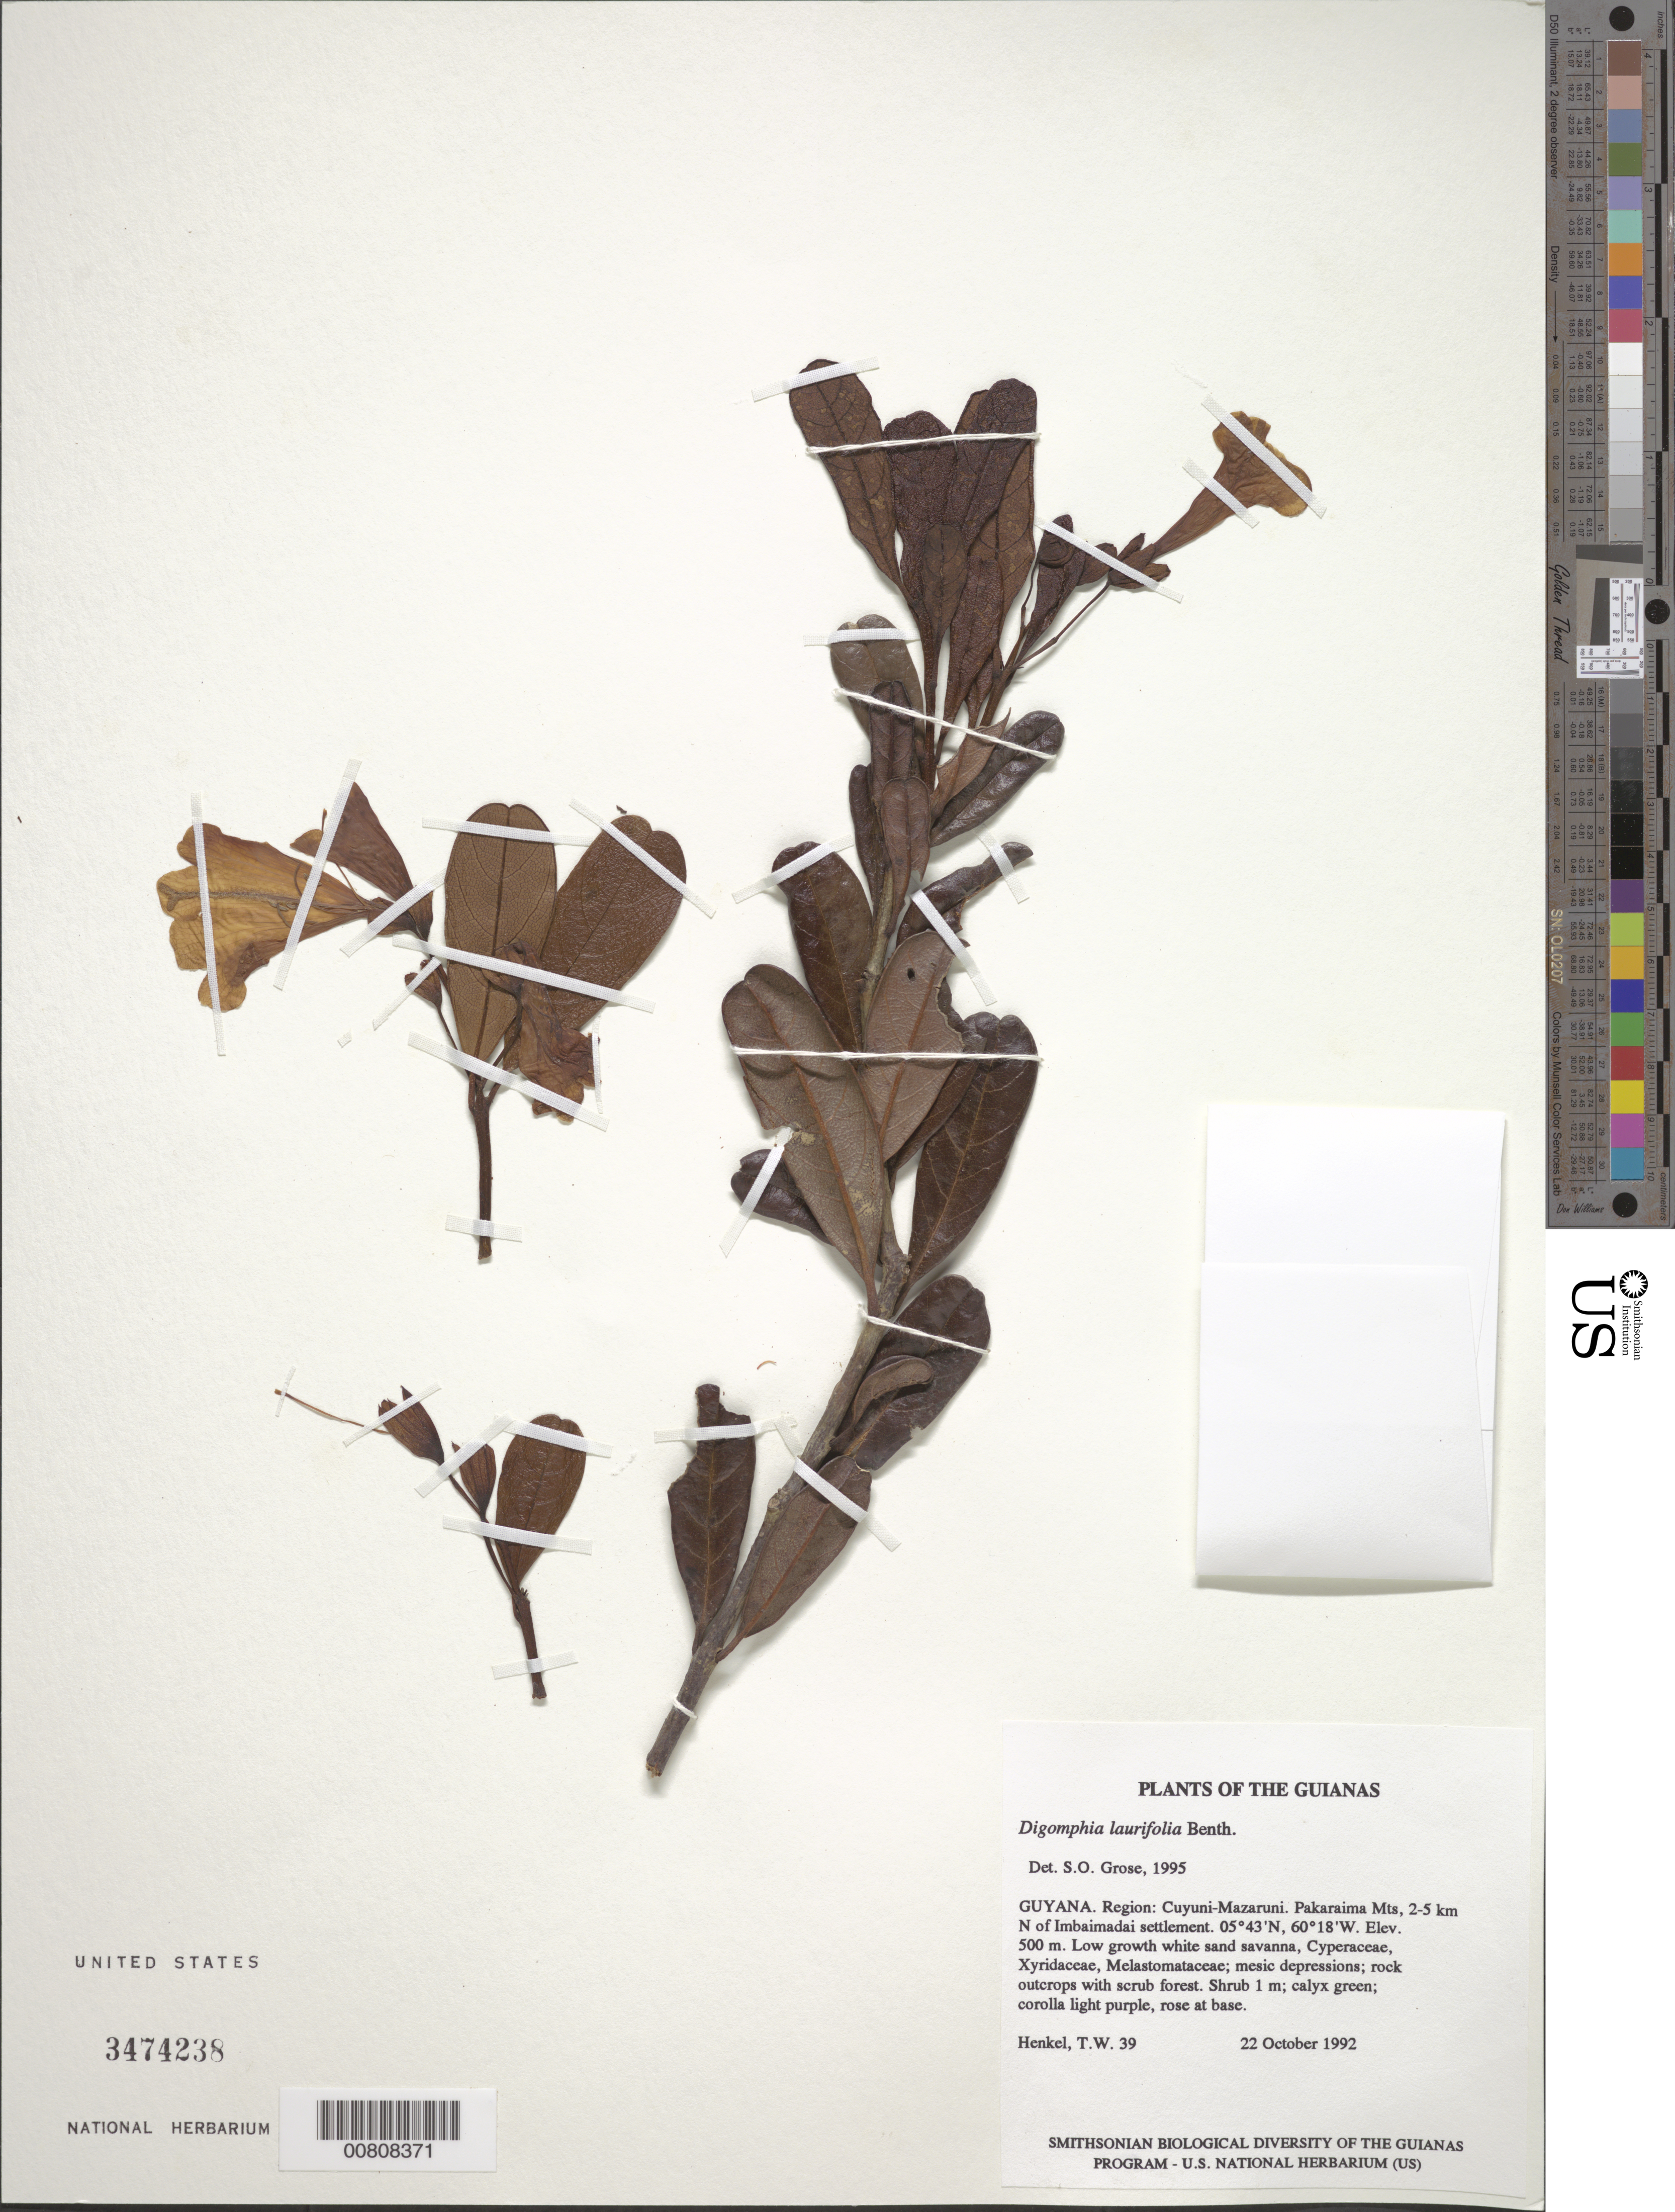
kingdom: Plantae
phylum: Tracheophyta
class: Magnoliopsida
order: Lamiales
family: Bignoniaceae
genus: Digomphia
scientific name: Digomphia laurifolia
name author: Benth.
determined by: Grose, S. O.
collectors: T. Henkel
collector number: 39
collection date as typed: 22 October 1992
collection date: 1992-10-22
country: Guyana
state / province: Cuyuni-Mazaruni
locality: Pakaraima Mts, 2-5 km N of Imbaimadai settlement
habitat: Low growth white sand savanna, Cyperaceae, Xyridaceae, Melastomataceae; mesic depressions; rock outcrops with scrub forest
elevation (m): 500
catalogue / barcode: US 3474238